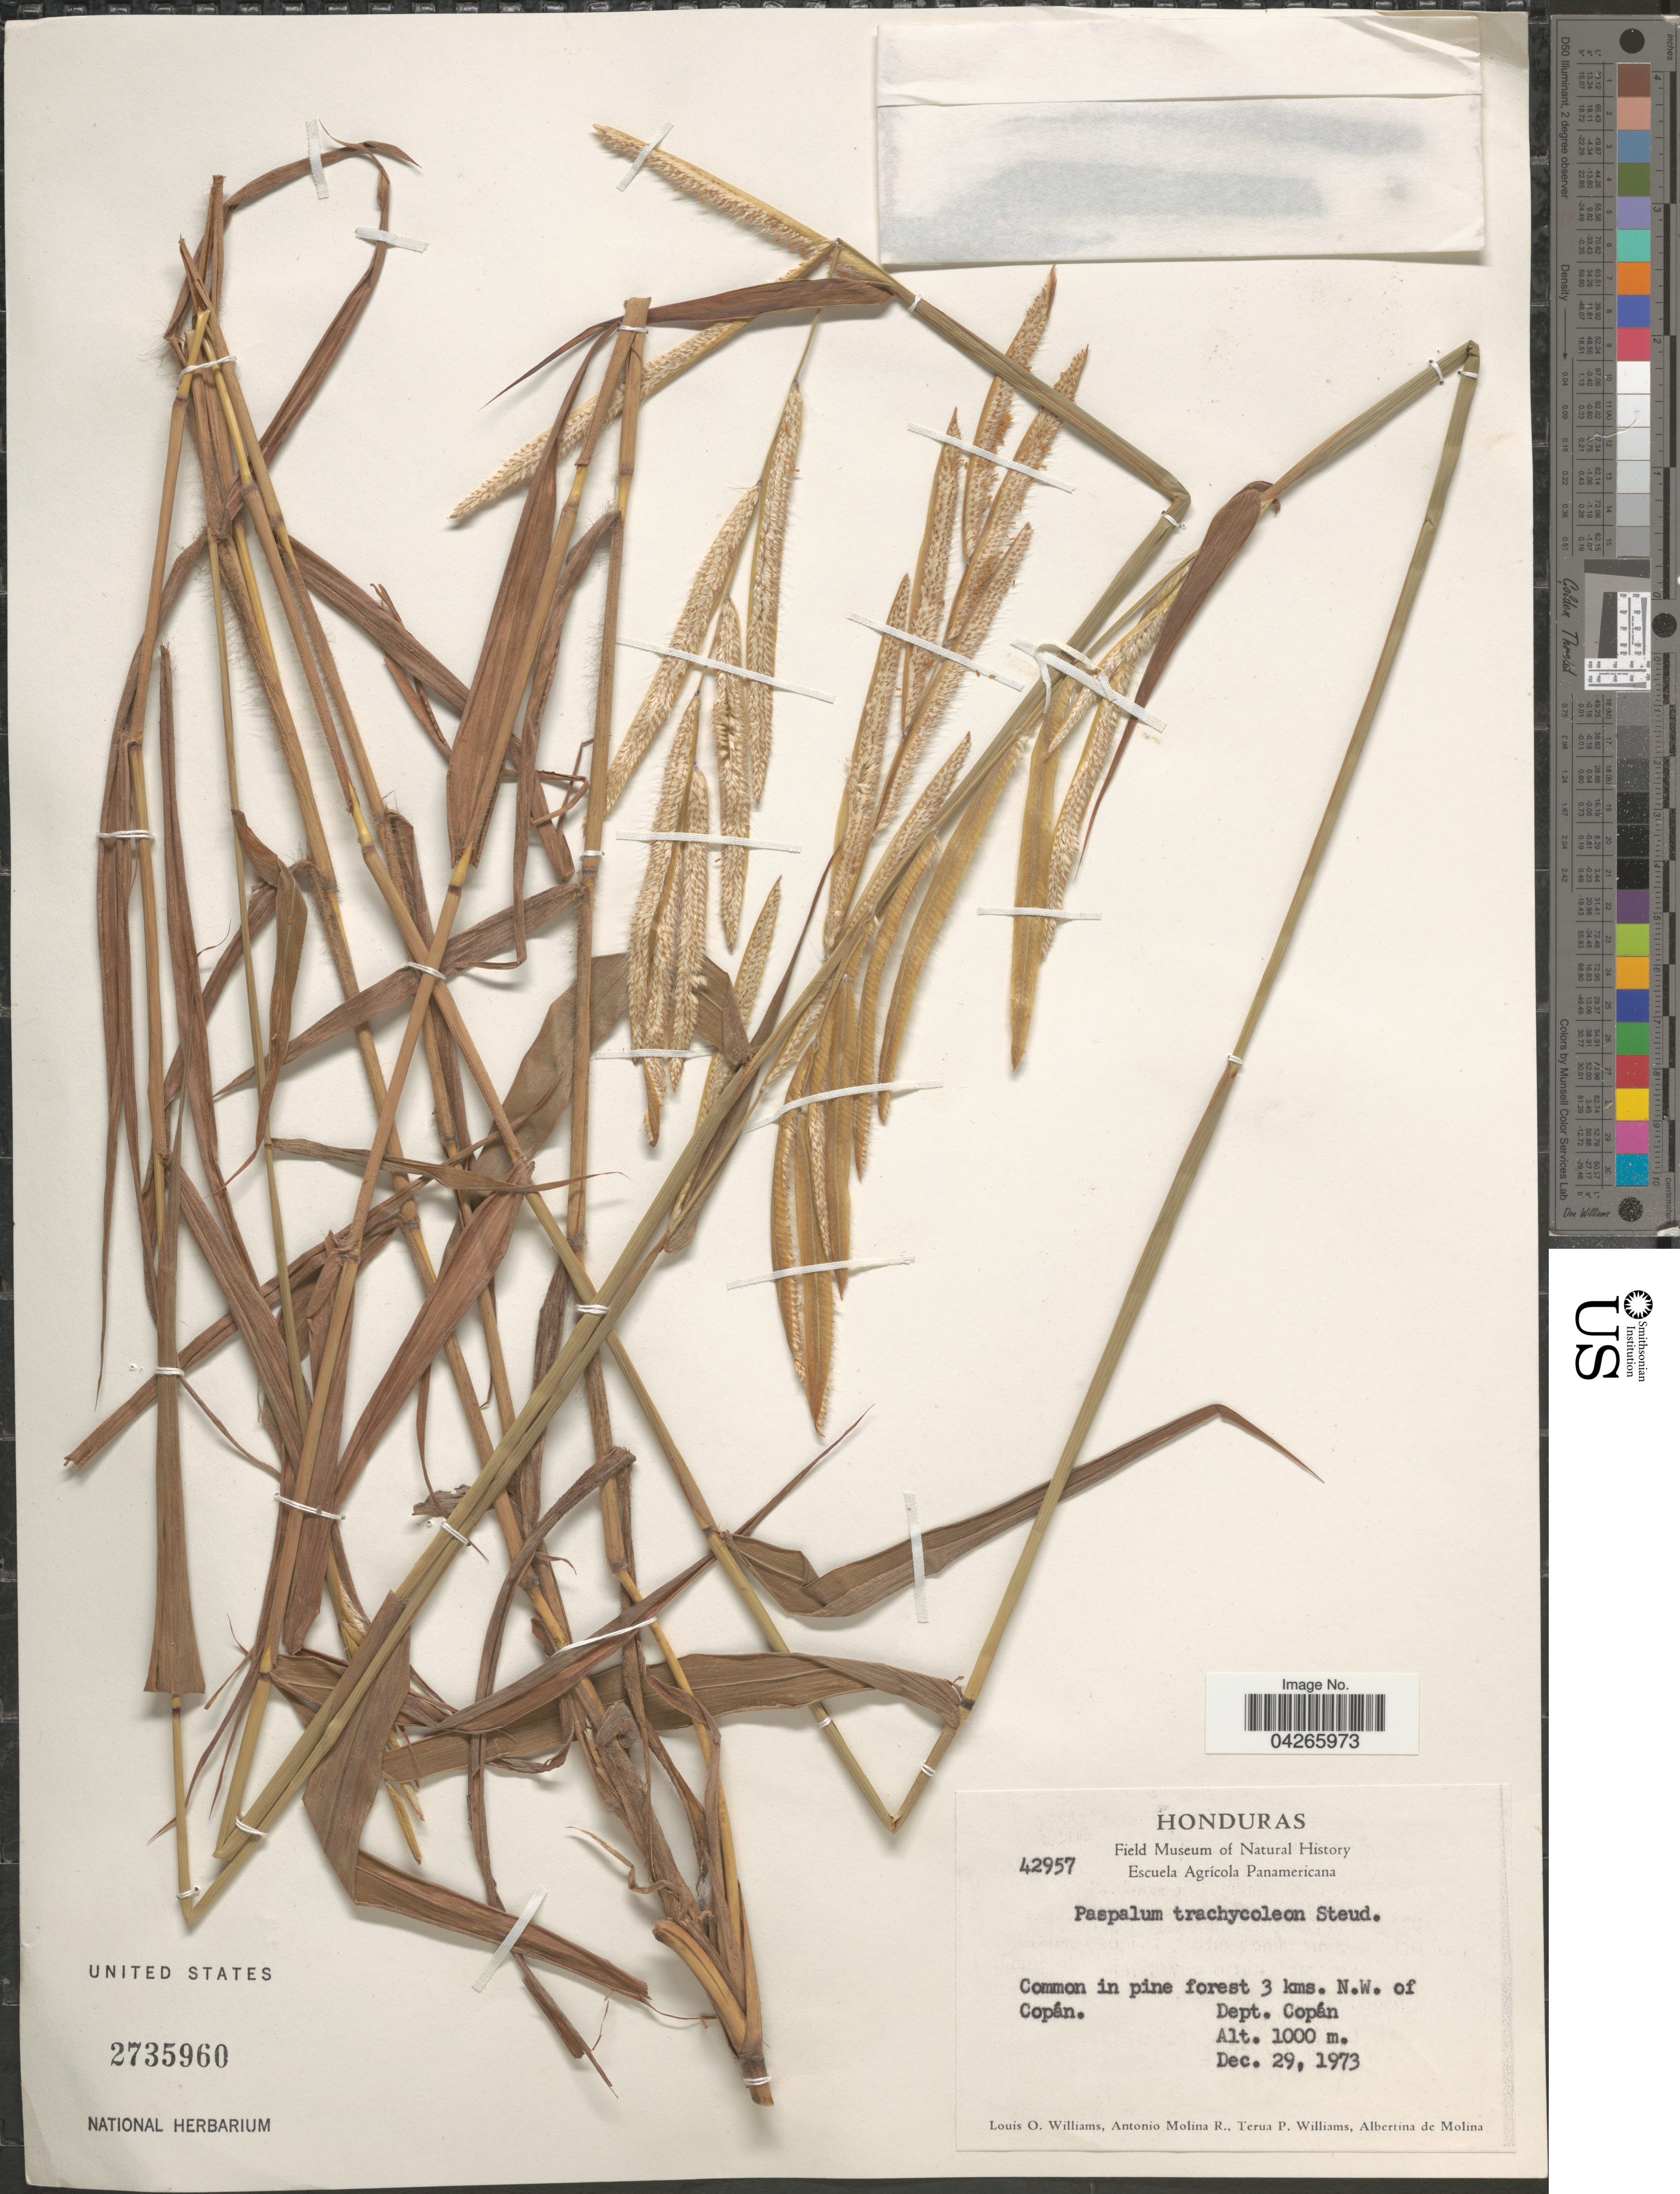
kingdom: Plantae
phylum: Tracheophyta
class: Liliopsida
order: Poales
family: Poaceae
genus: Paspalum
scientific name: Paspalum trachycoleon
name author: Steud.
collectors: L. O. Williams, A. Molina R., T. Williams & A. R. Molina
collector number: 42957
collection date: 1973-12-29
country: Honduras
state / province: Copan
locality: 3 kms. N.W. of Copán. Dept. Copán.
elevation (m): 1000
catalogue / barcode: US 2735960